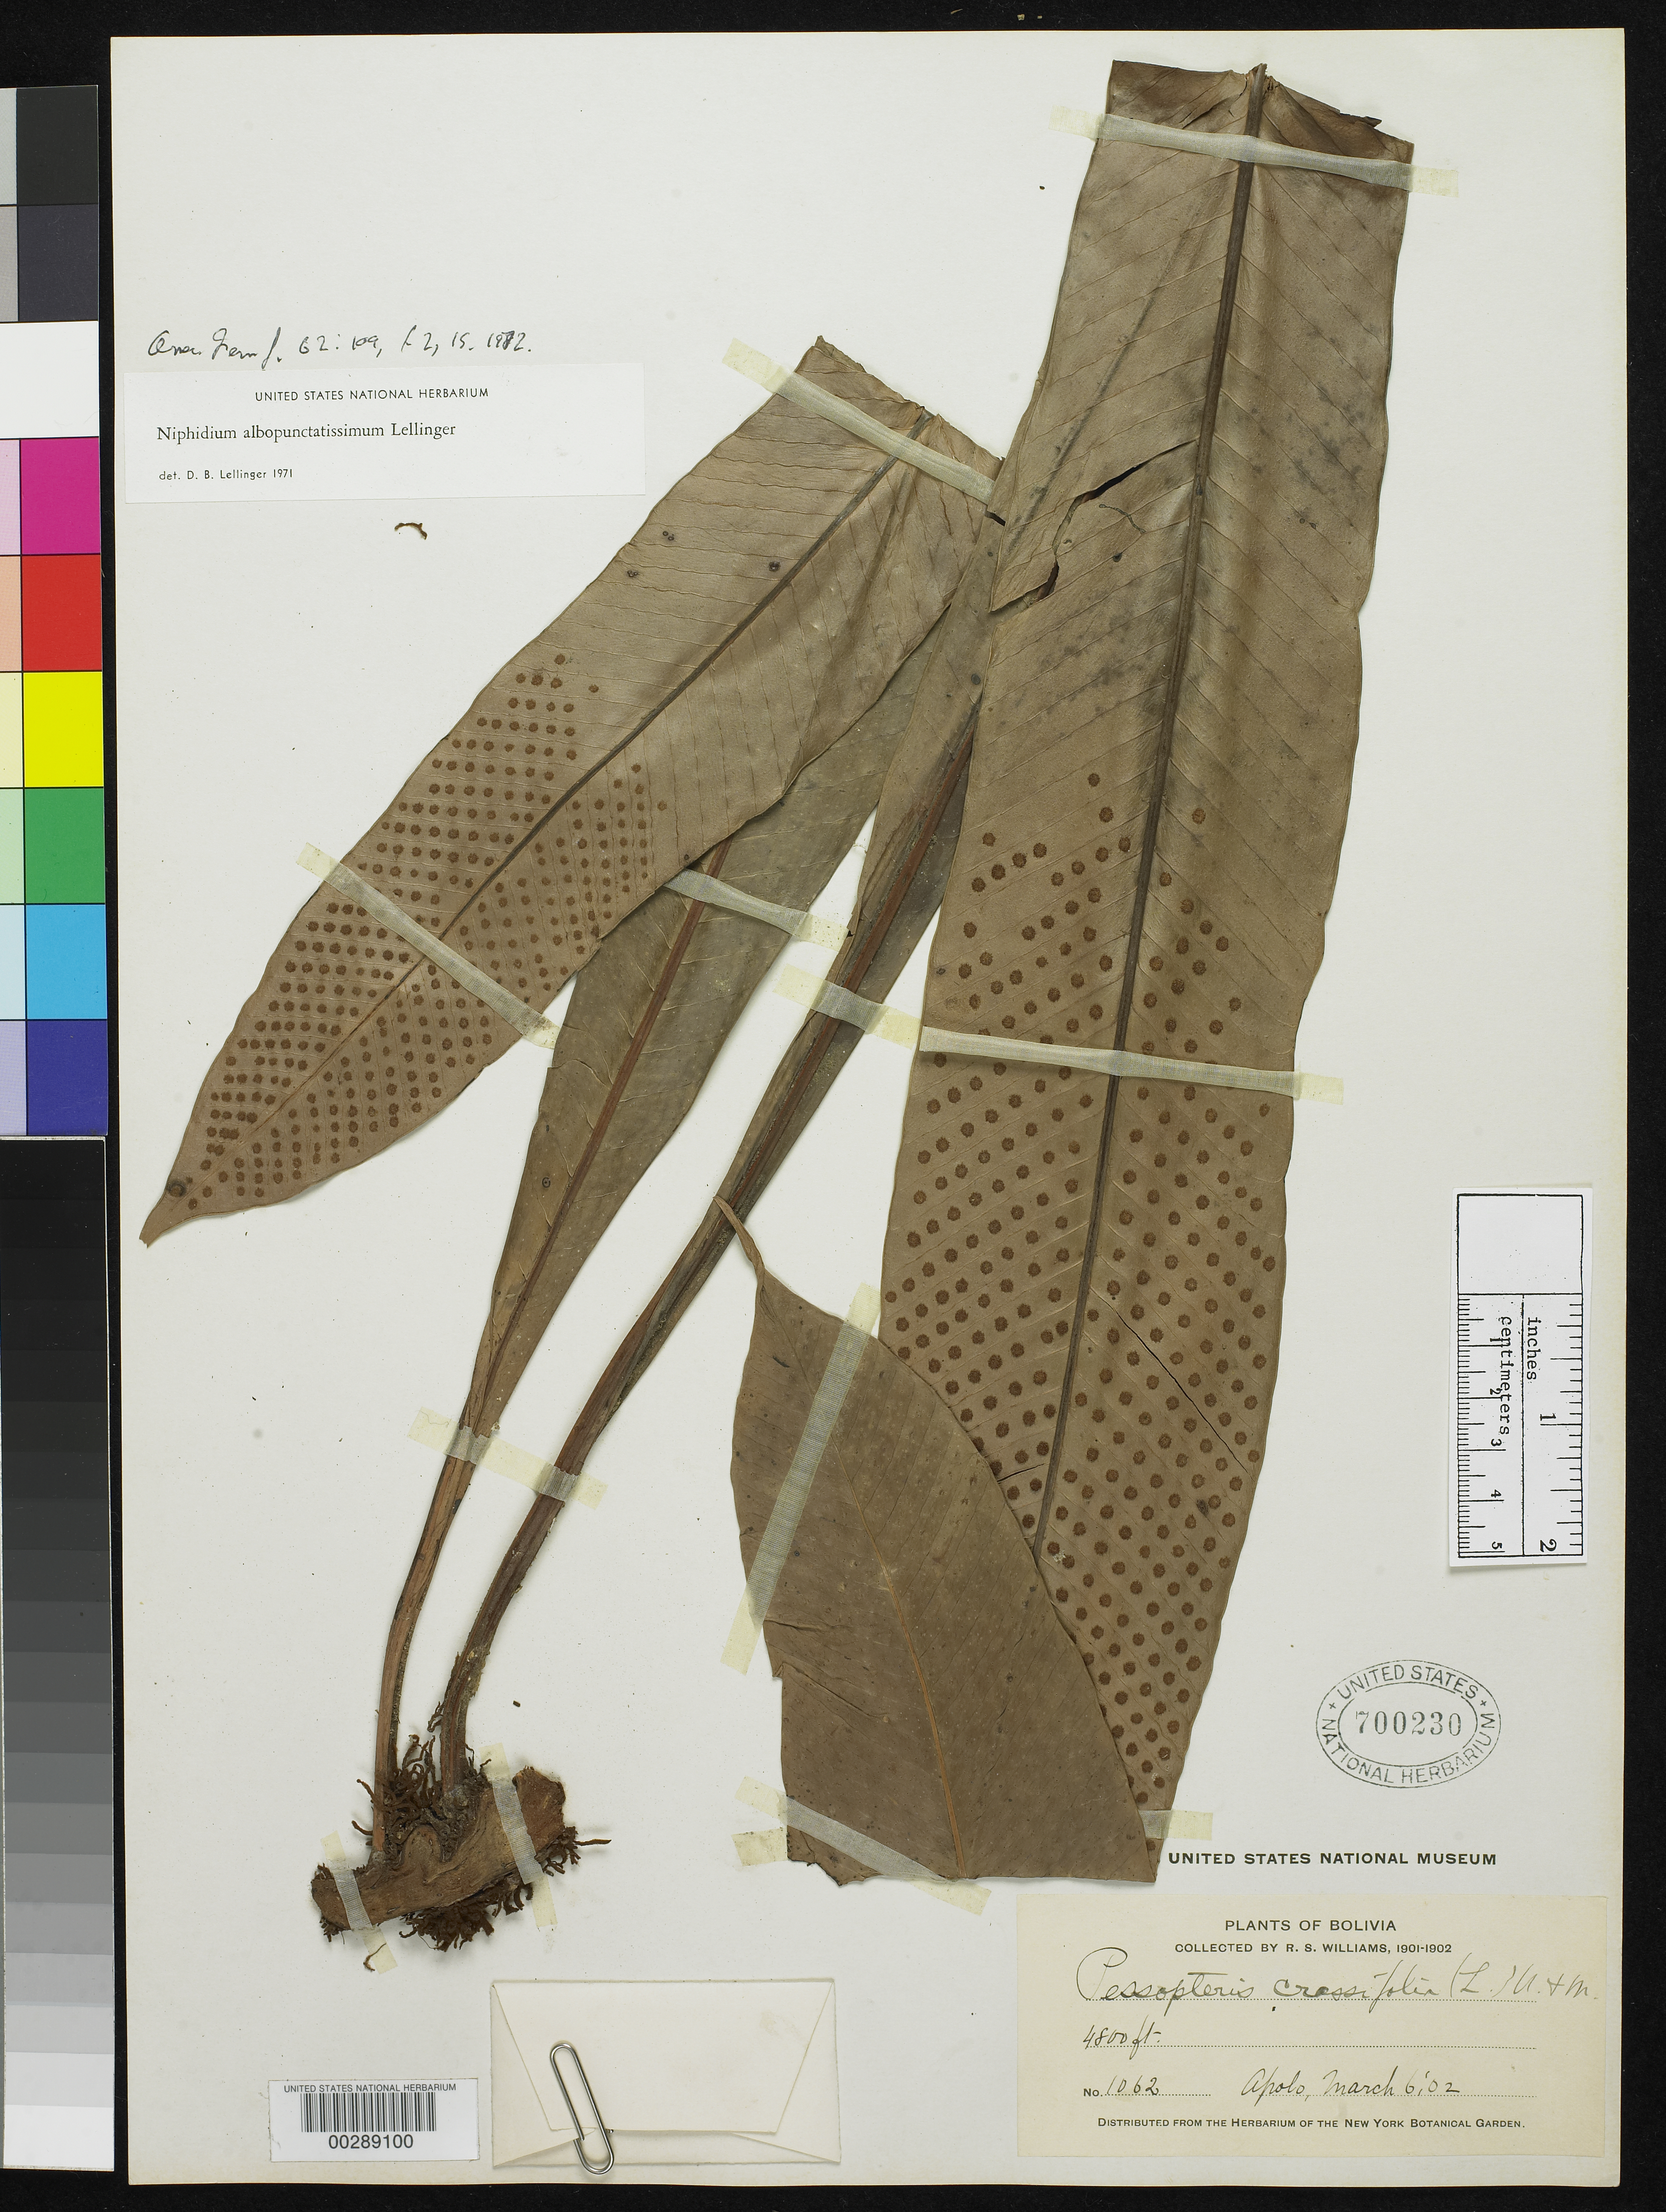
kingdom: Plantae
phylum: Tracheophyta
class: Polypodiopsida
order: Polypodiales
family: Polypodiaceae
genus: Niphidium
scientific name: Niphidium albopunctatissimum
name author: Lellinger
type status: Isotype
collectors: R. S. Williams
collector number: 1062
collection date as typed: Mar. 6 '02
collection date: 1902-03-06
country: Bolivia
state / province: La Paz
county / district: Franz Tamayo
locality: Apolo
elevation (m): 1463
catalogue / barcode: US 700230